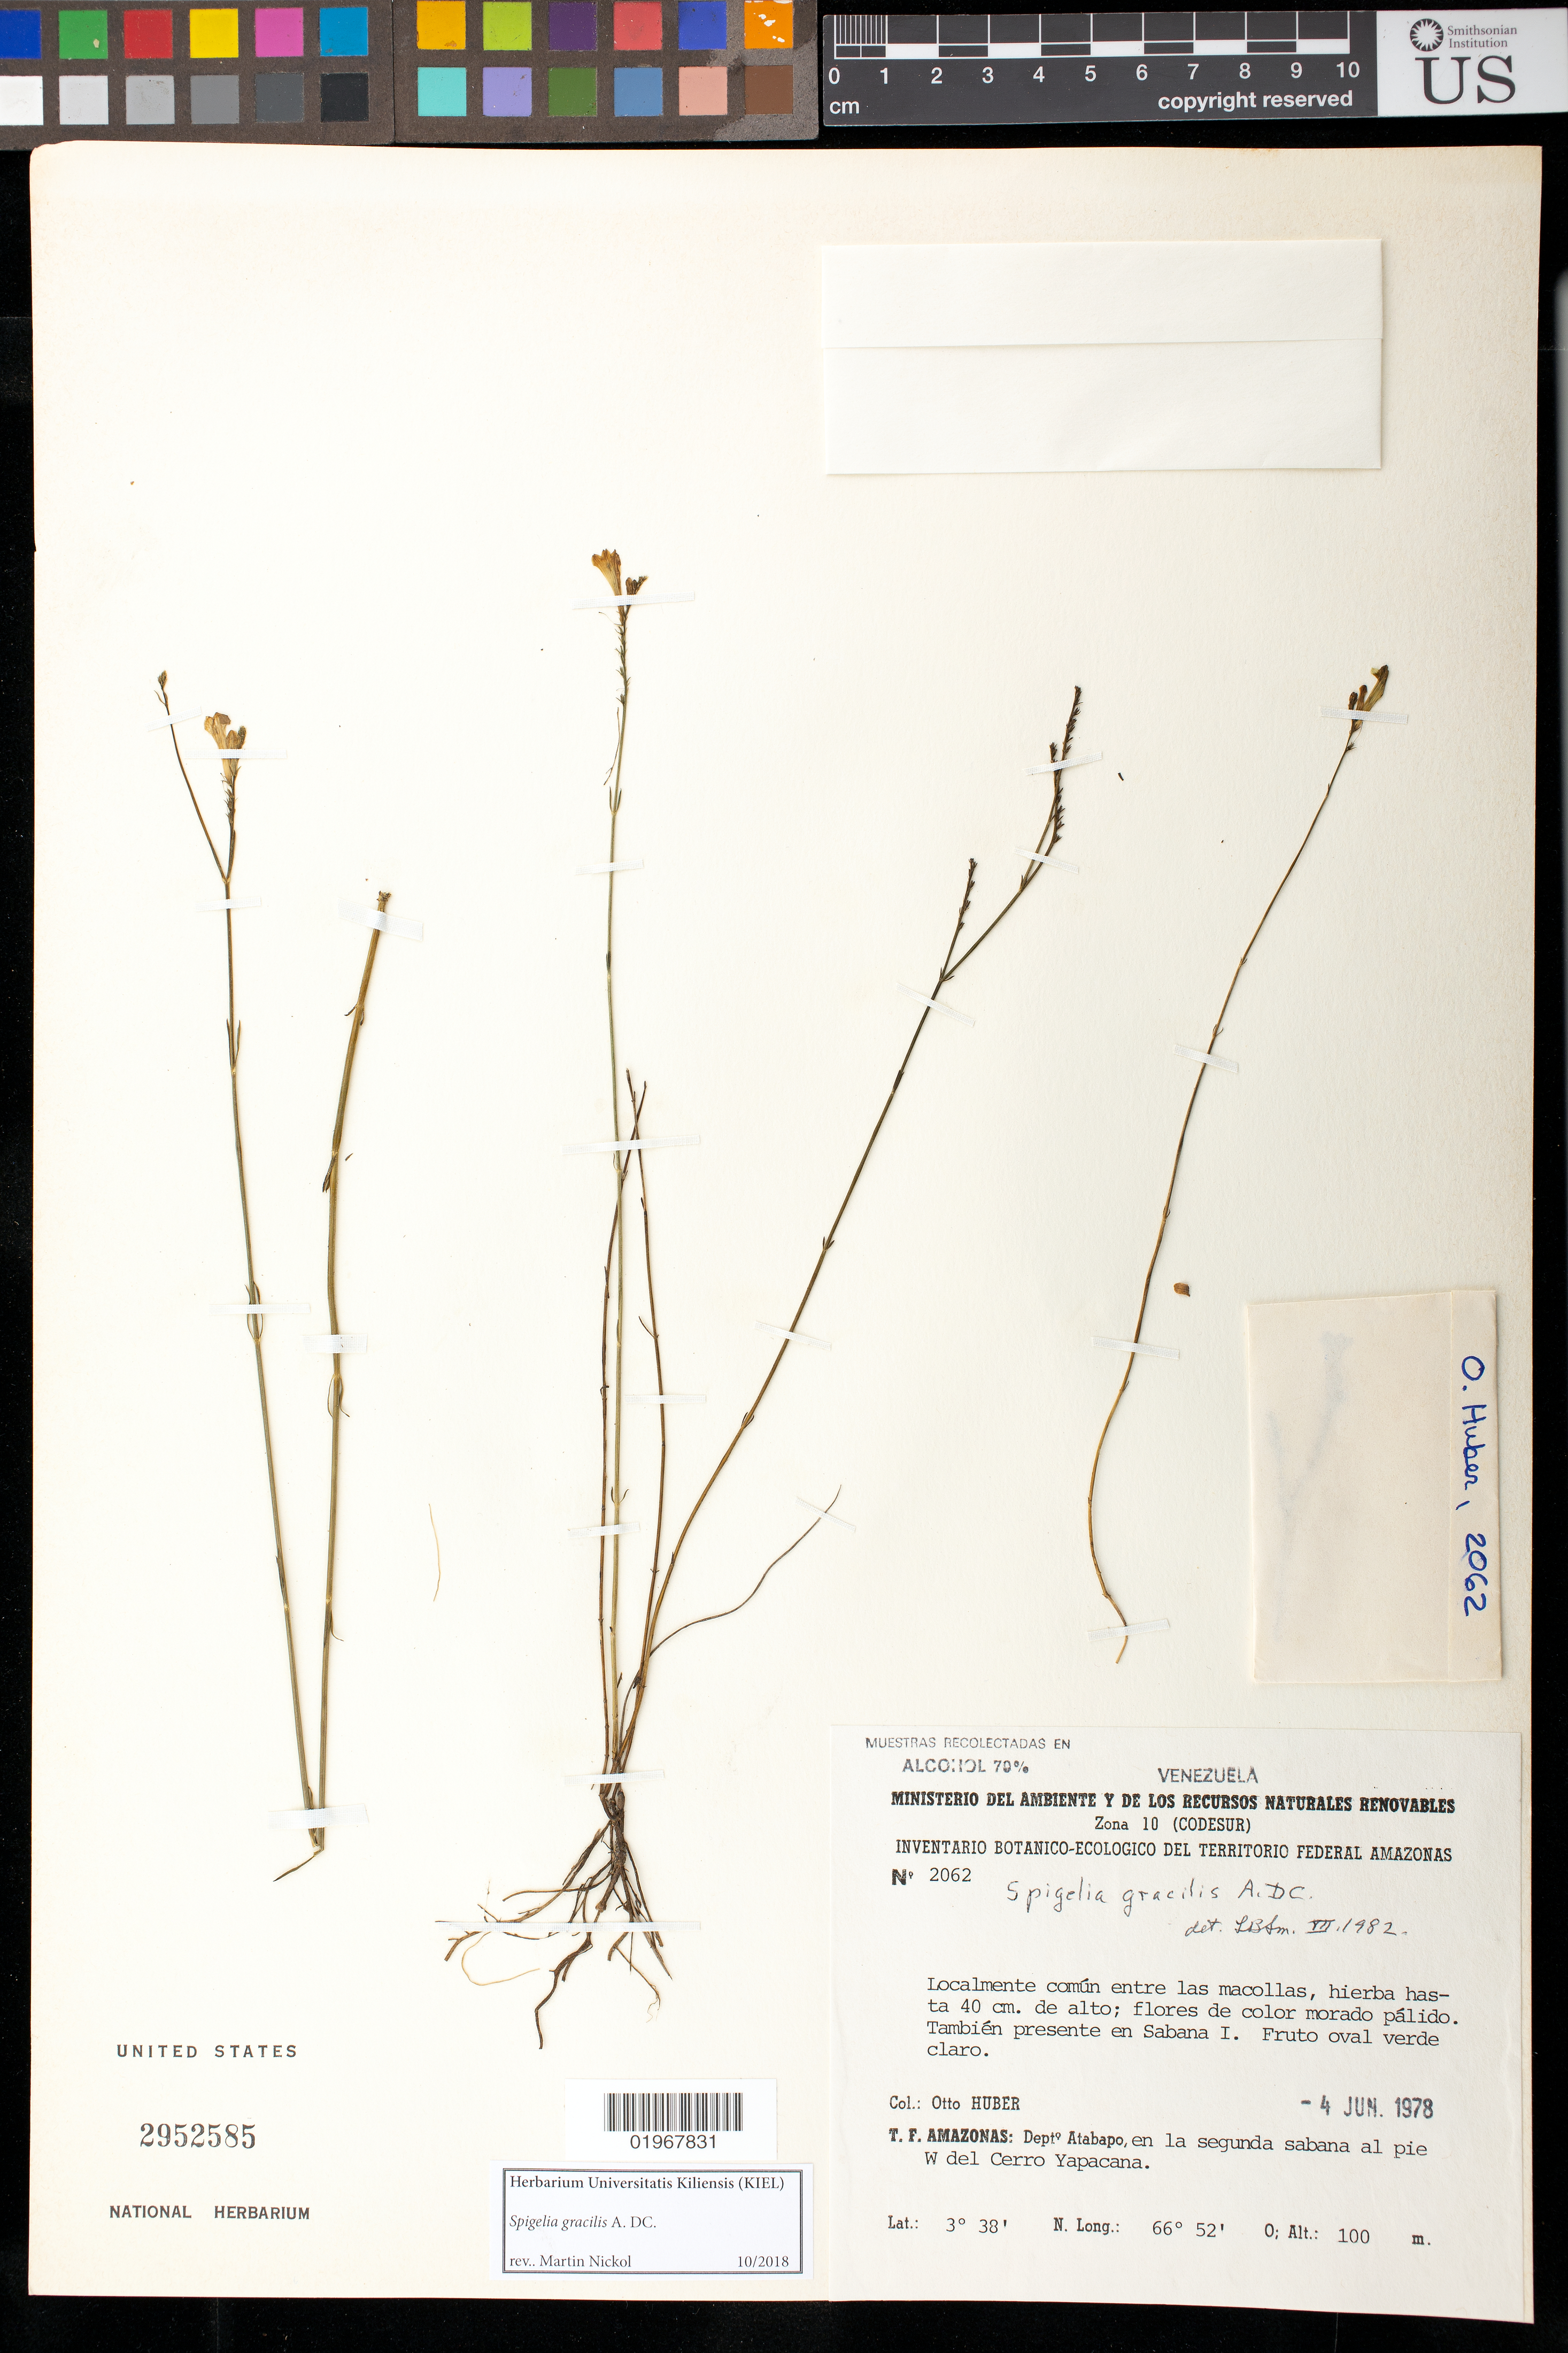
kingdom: Plantae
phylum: Tracheophyta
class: Magnoliopsida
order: Gentianales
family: Loganiaceae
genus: Spigelia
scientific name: Spigelia gracilis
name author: A. DC.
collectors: O. Huber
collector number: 2062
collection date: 1978-06-04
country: Venezuela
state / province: Amazonas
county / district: Atabapo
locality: en la segunda sabana al pie W del Cerro Yapacana.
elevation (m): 100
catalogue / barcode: US 2952585